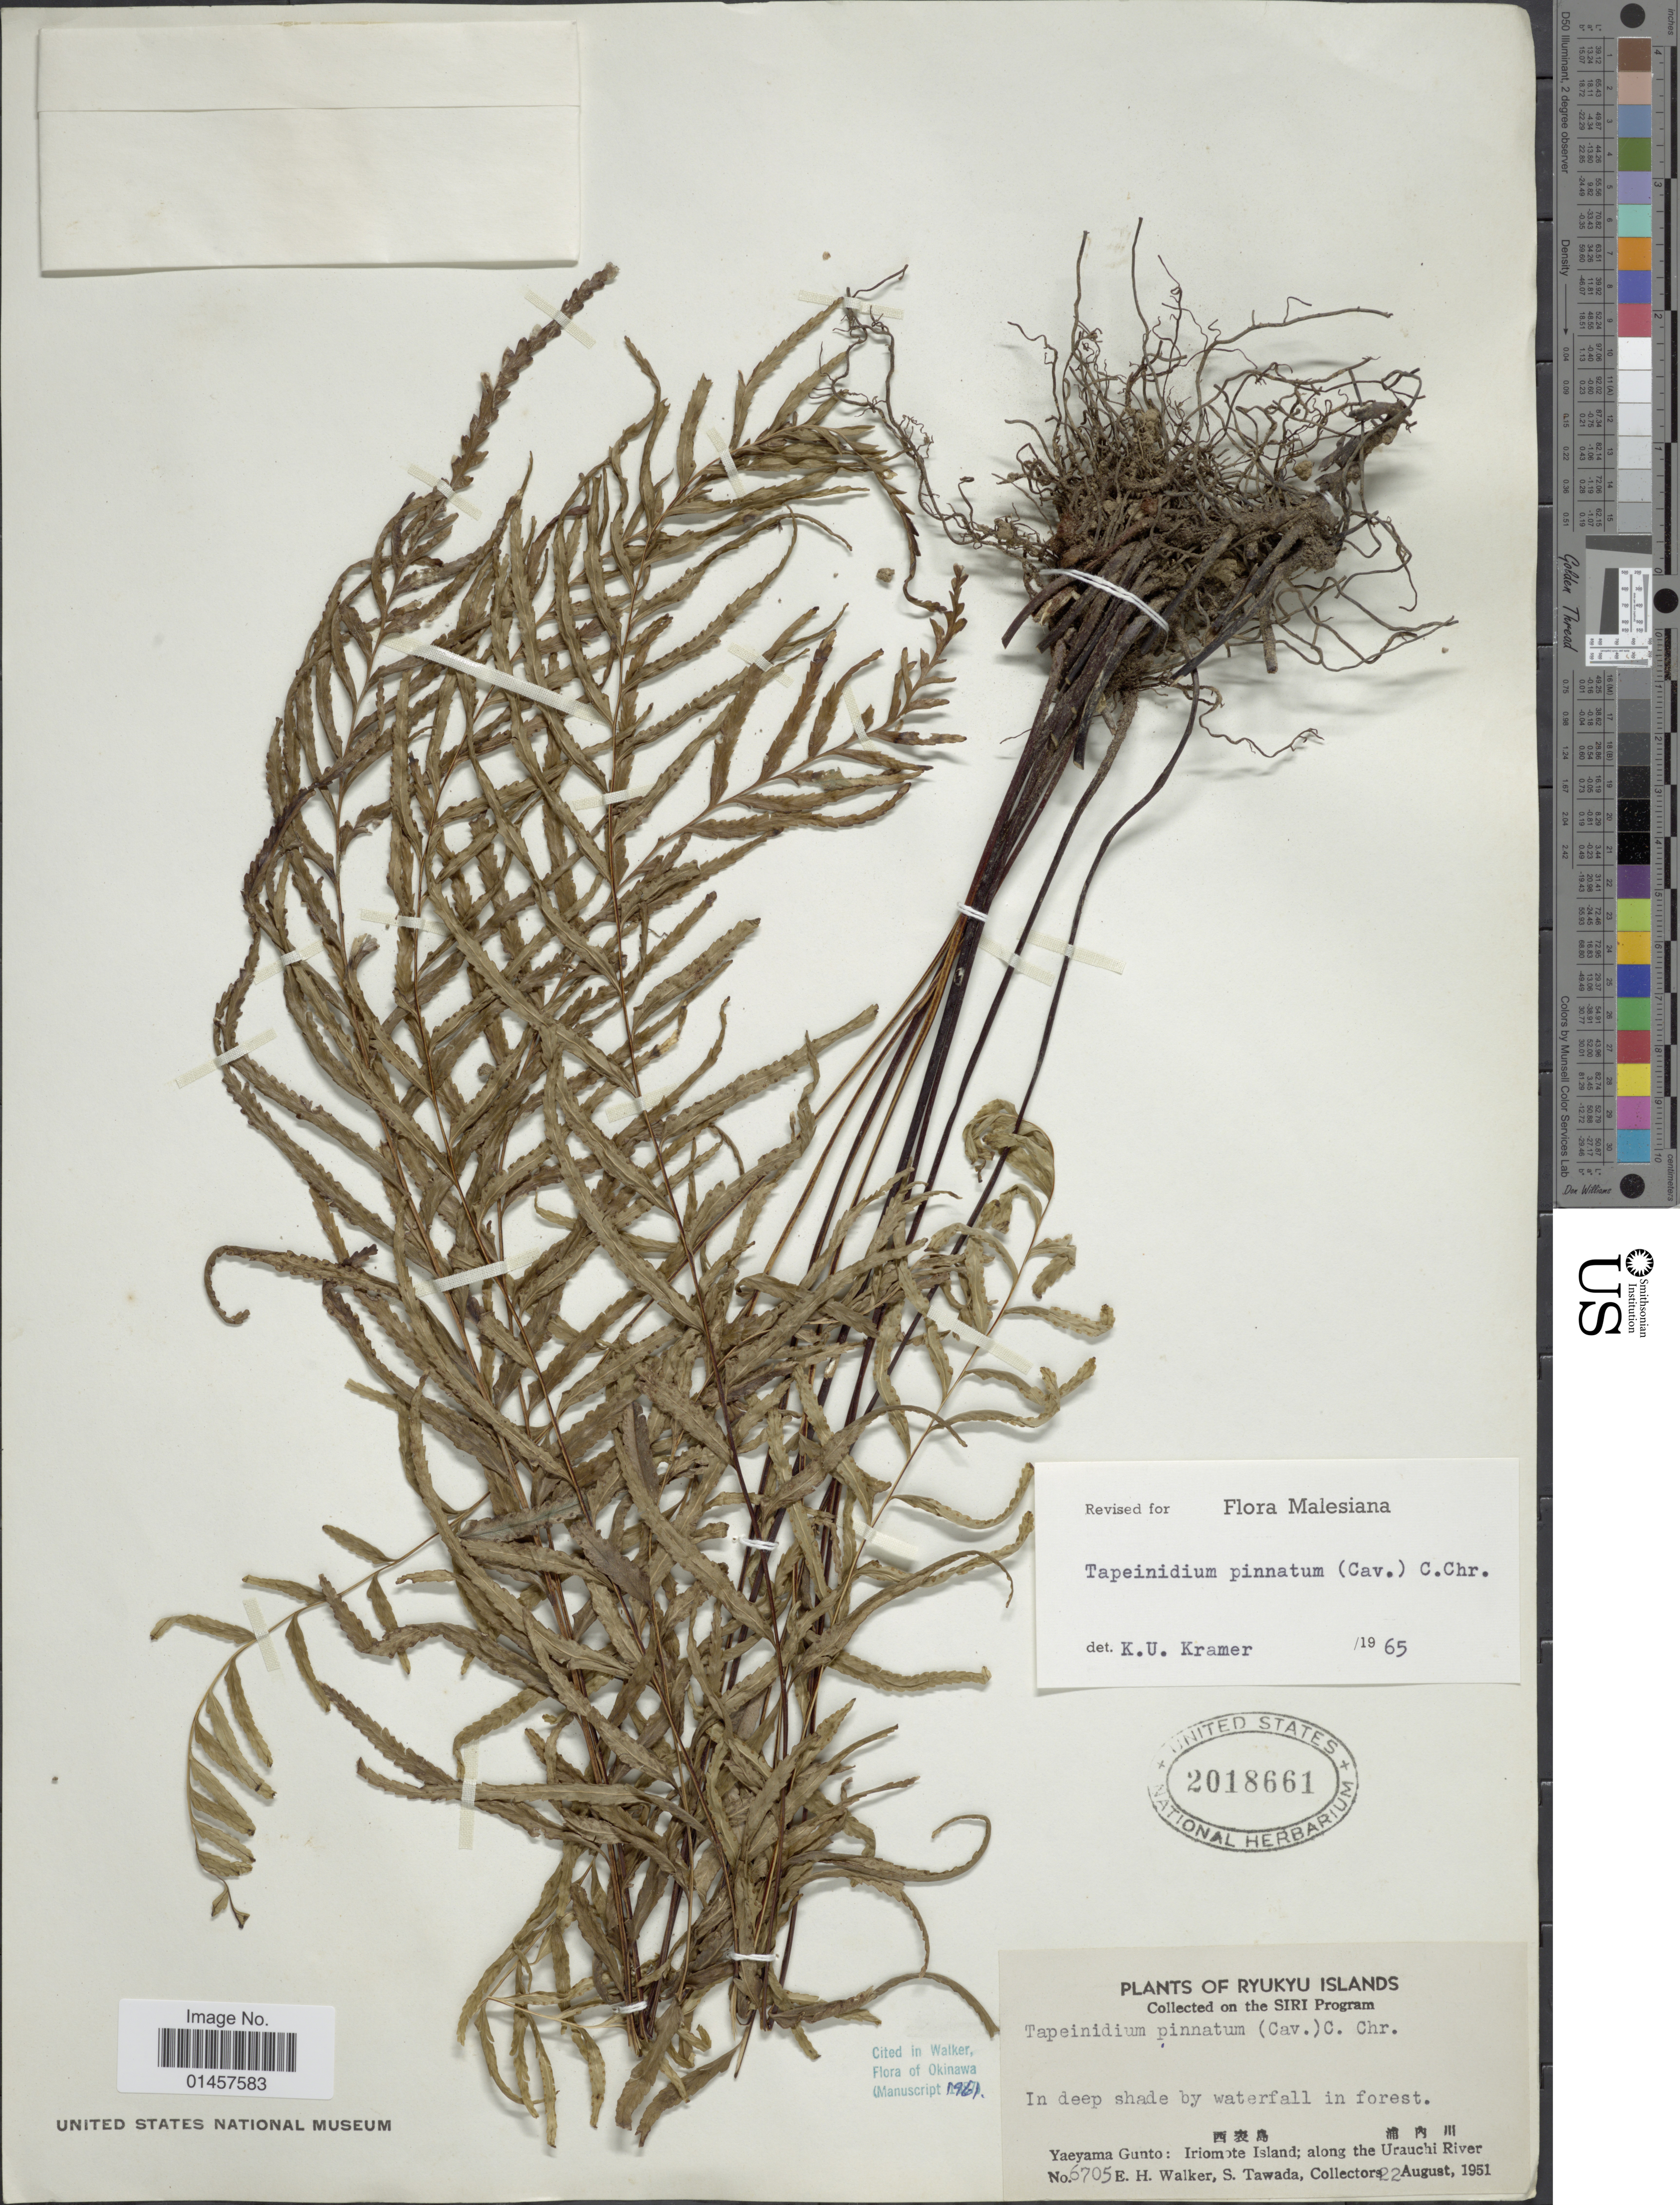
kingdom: Plantae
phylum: Tracheophyta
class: Polypodiopsida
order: Polypodiales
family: Lindsaeaceae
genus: Tapeinidium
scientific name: Tapeinidium pinnatum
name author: (Cav.) C. Chr.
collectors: E. H. Walker & S. Tawada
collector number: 6705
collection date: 1951-08-22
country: Japan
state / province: Okinawa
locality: Ryukyu Islands, Yaeyama Gunto: Iriomote Island, along the Urauchi River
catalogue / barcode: US 2018661